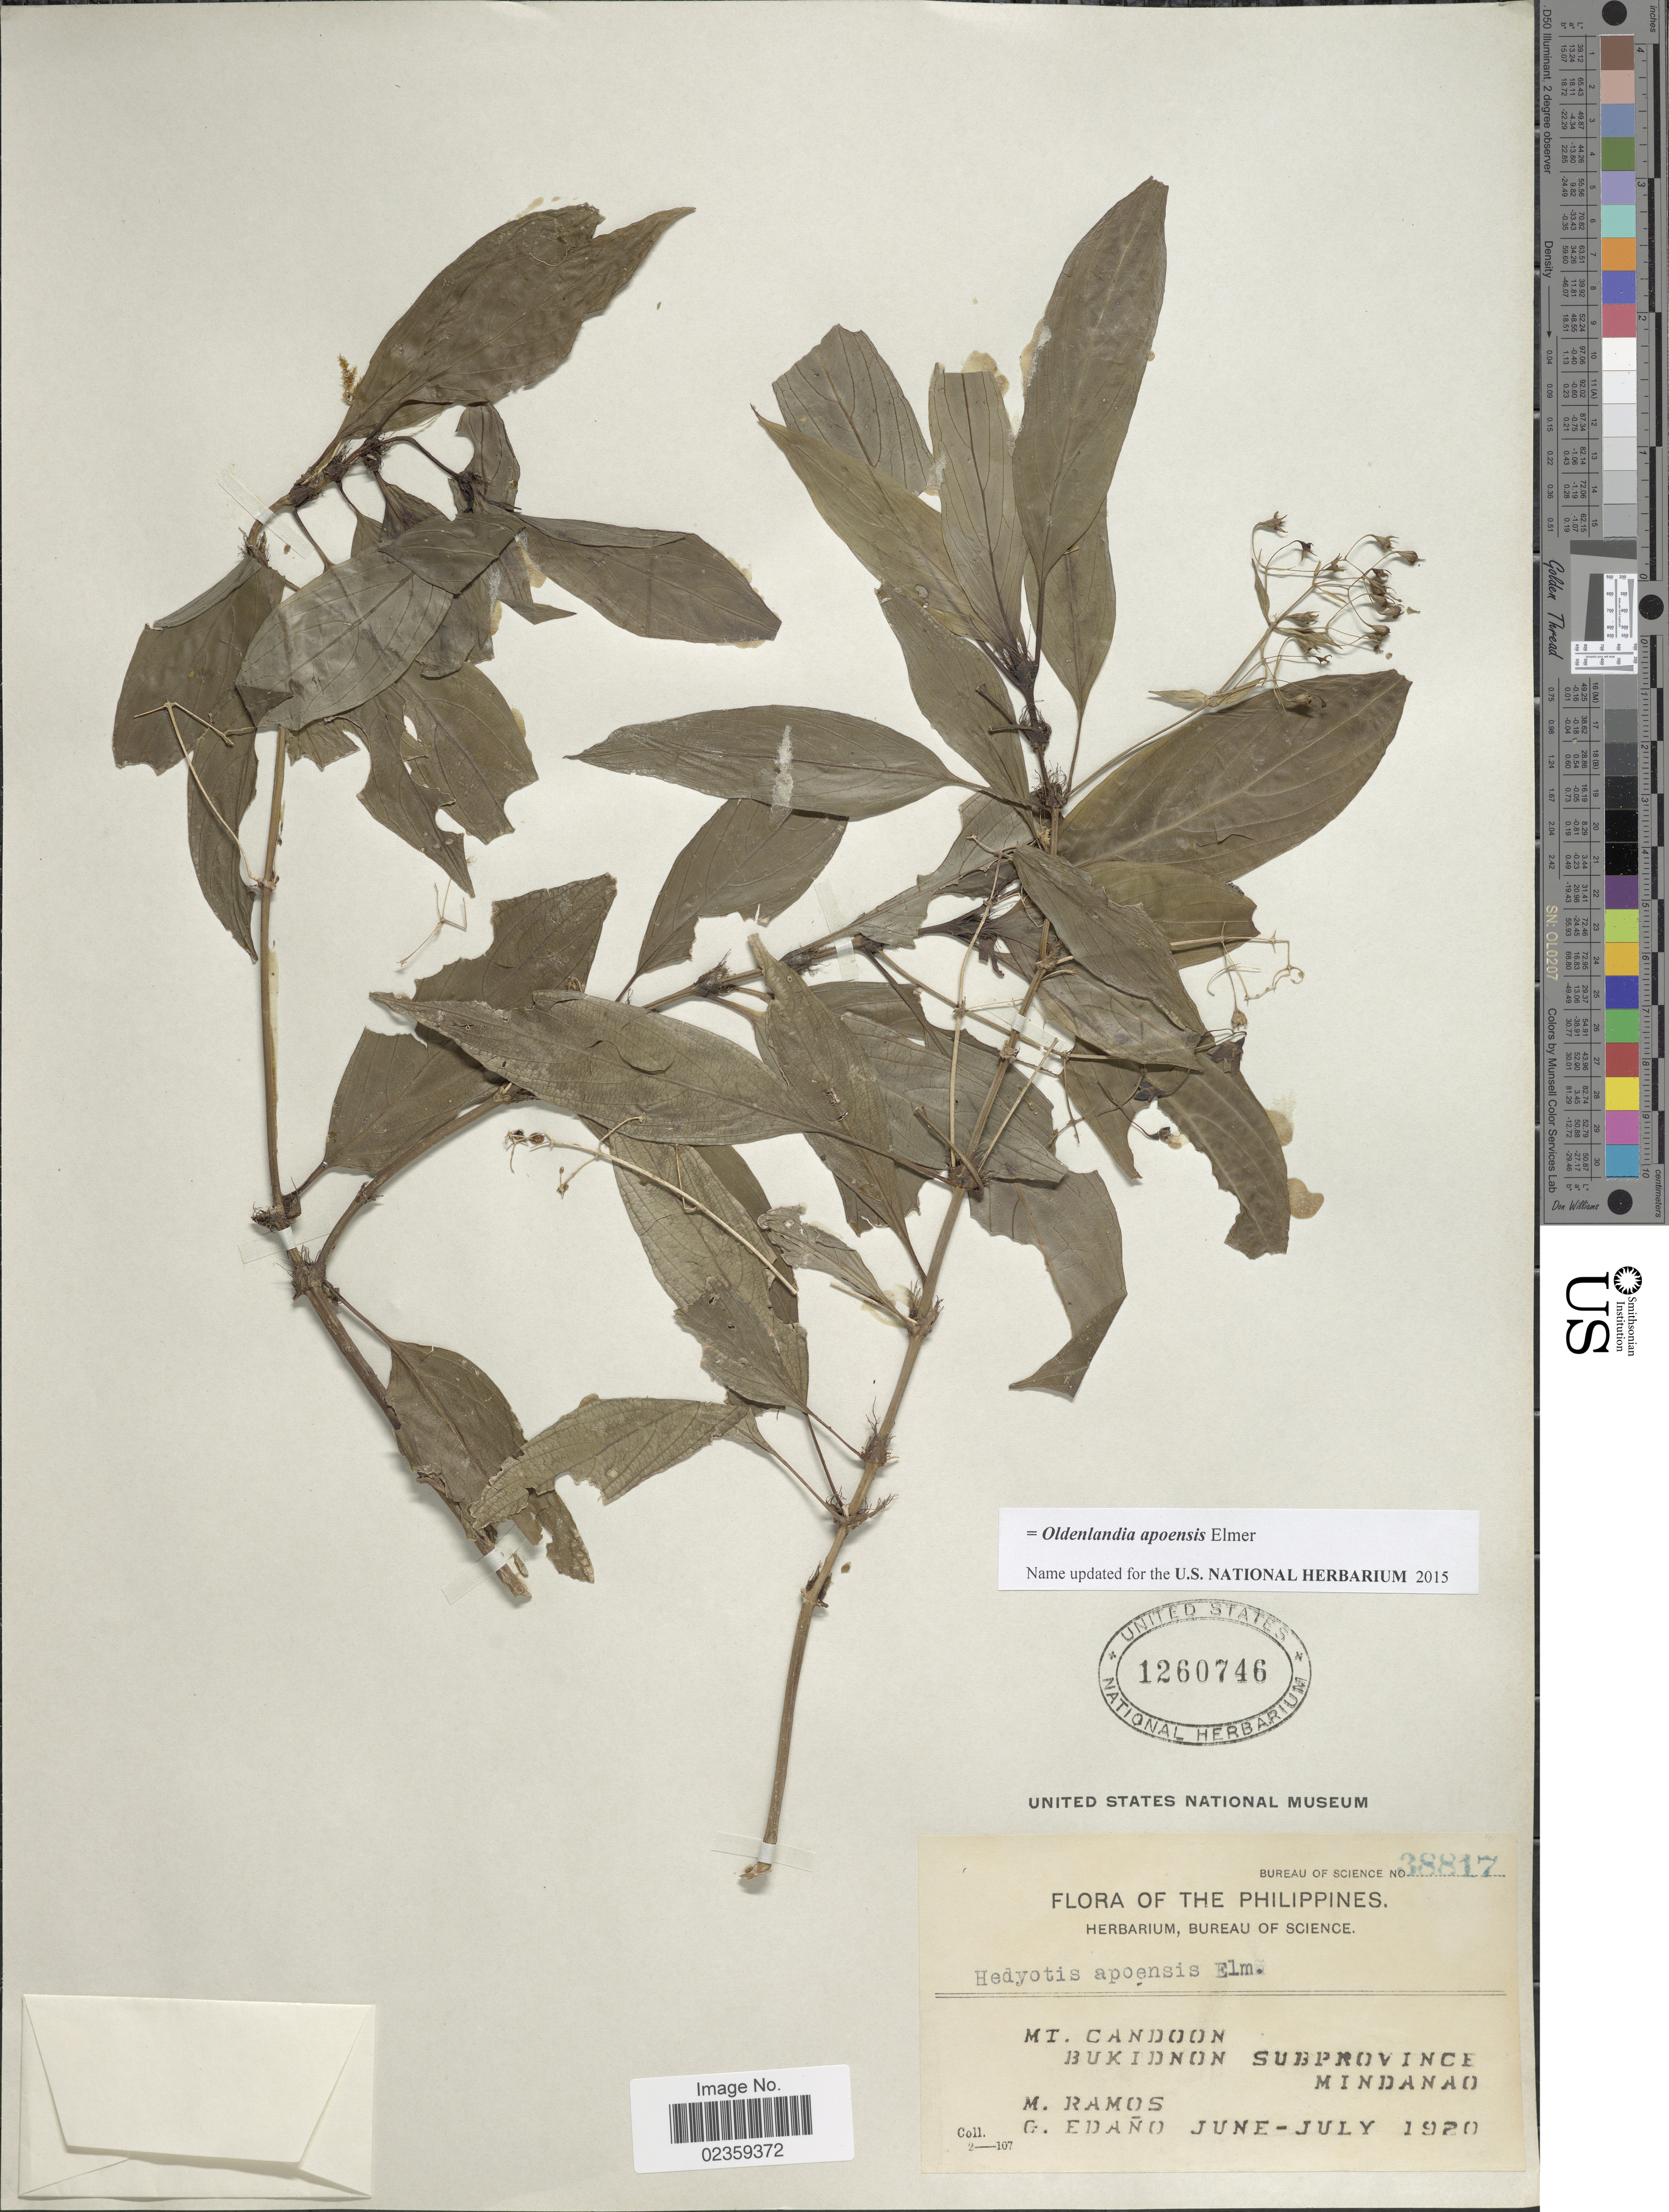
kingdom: Plantae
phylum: Tracheophyta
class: Magnoliopsida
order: Gentianales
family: Rubiaceae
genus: Oldenlandia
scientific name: Oldenlandia apoensis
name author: Elmer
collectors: M. Ramos & G. Edaño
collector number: Bureau of Science 38817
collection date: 1920-06/1920-07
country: Philippines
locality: Mt. Candoon. Bukidnon Subprovince. Mindanao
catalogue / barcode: US 1260746